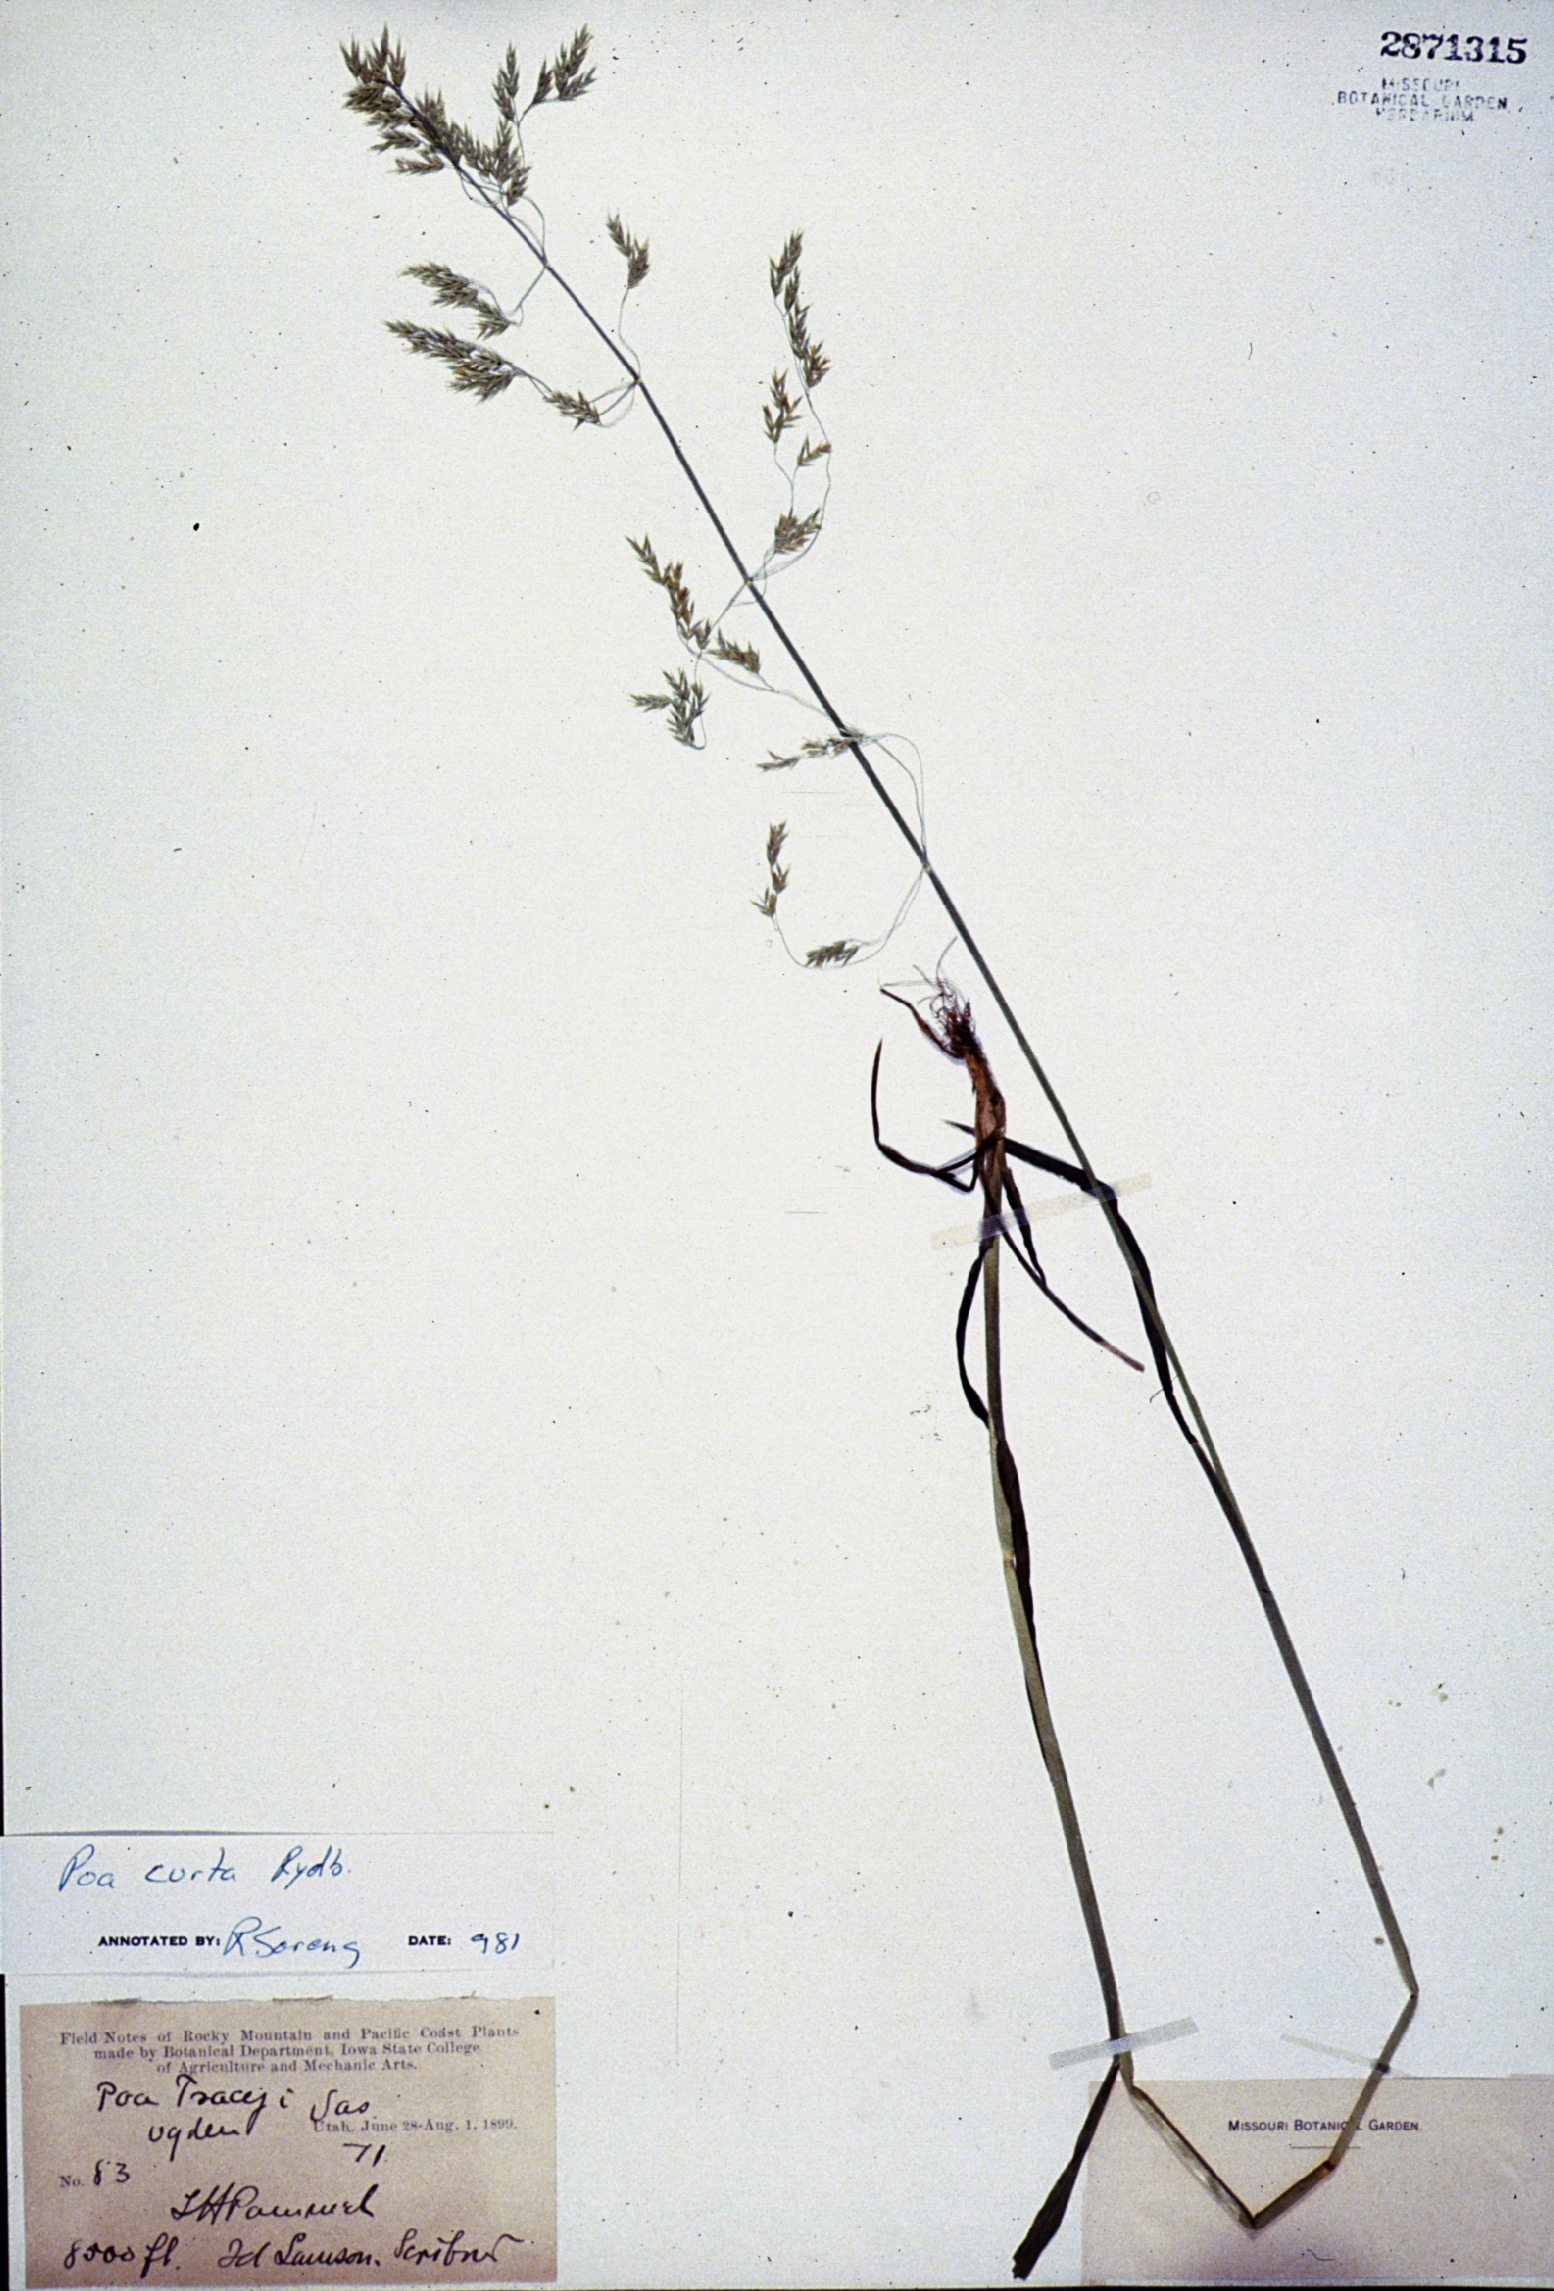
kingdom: Plantae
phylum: Tracheophyta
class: Liliopsida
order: Poales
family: Poaceae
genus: Poa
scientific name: Poa arnowiae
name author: Soreng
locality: USA, UT